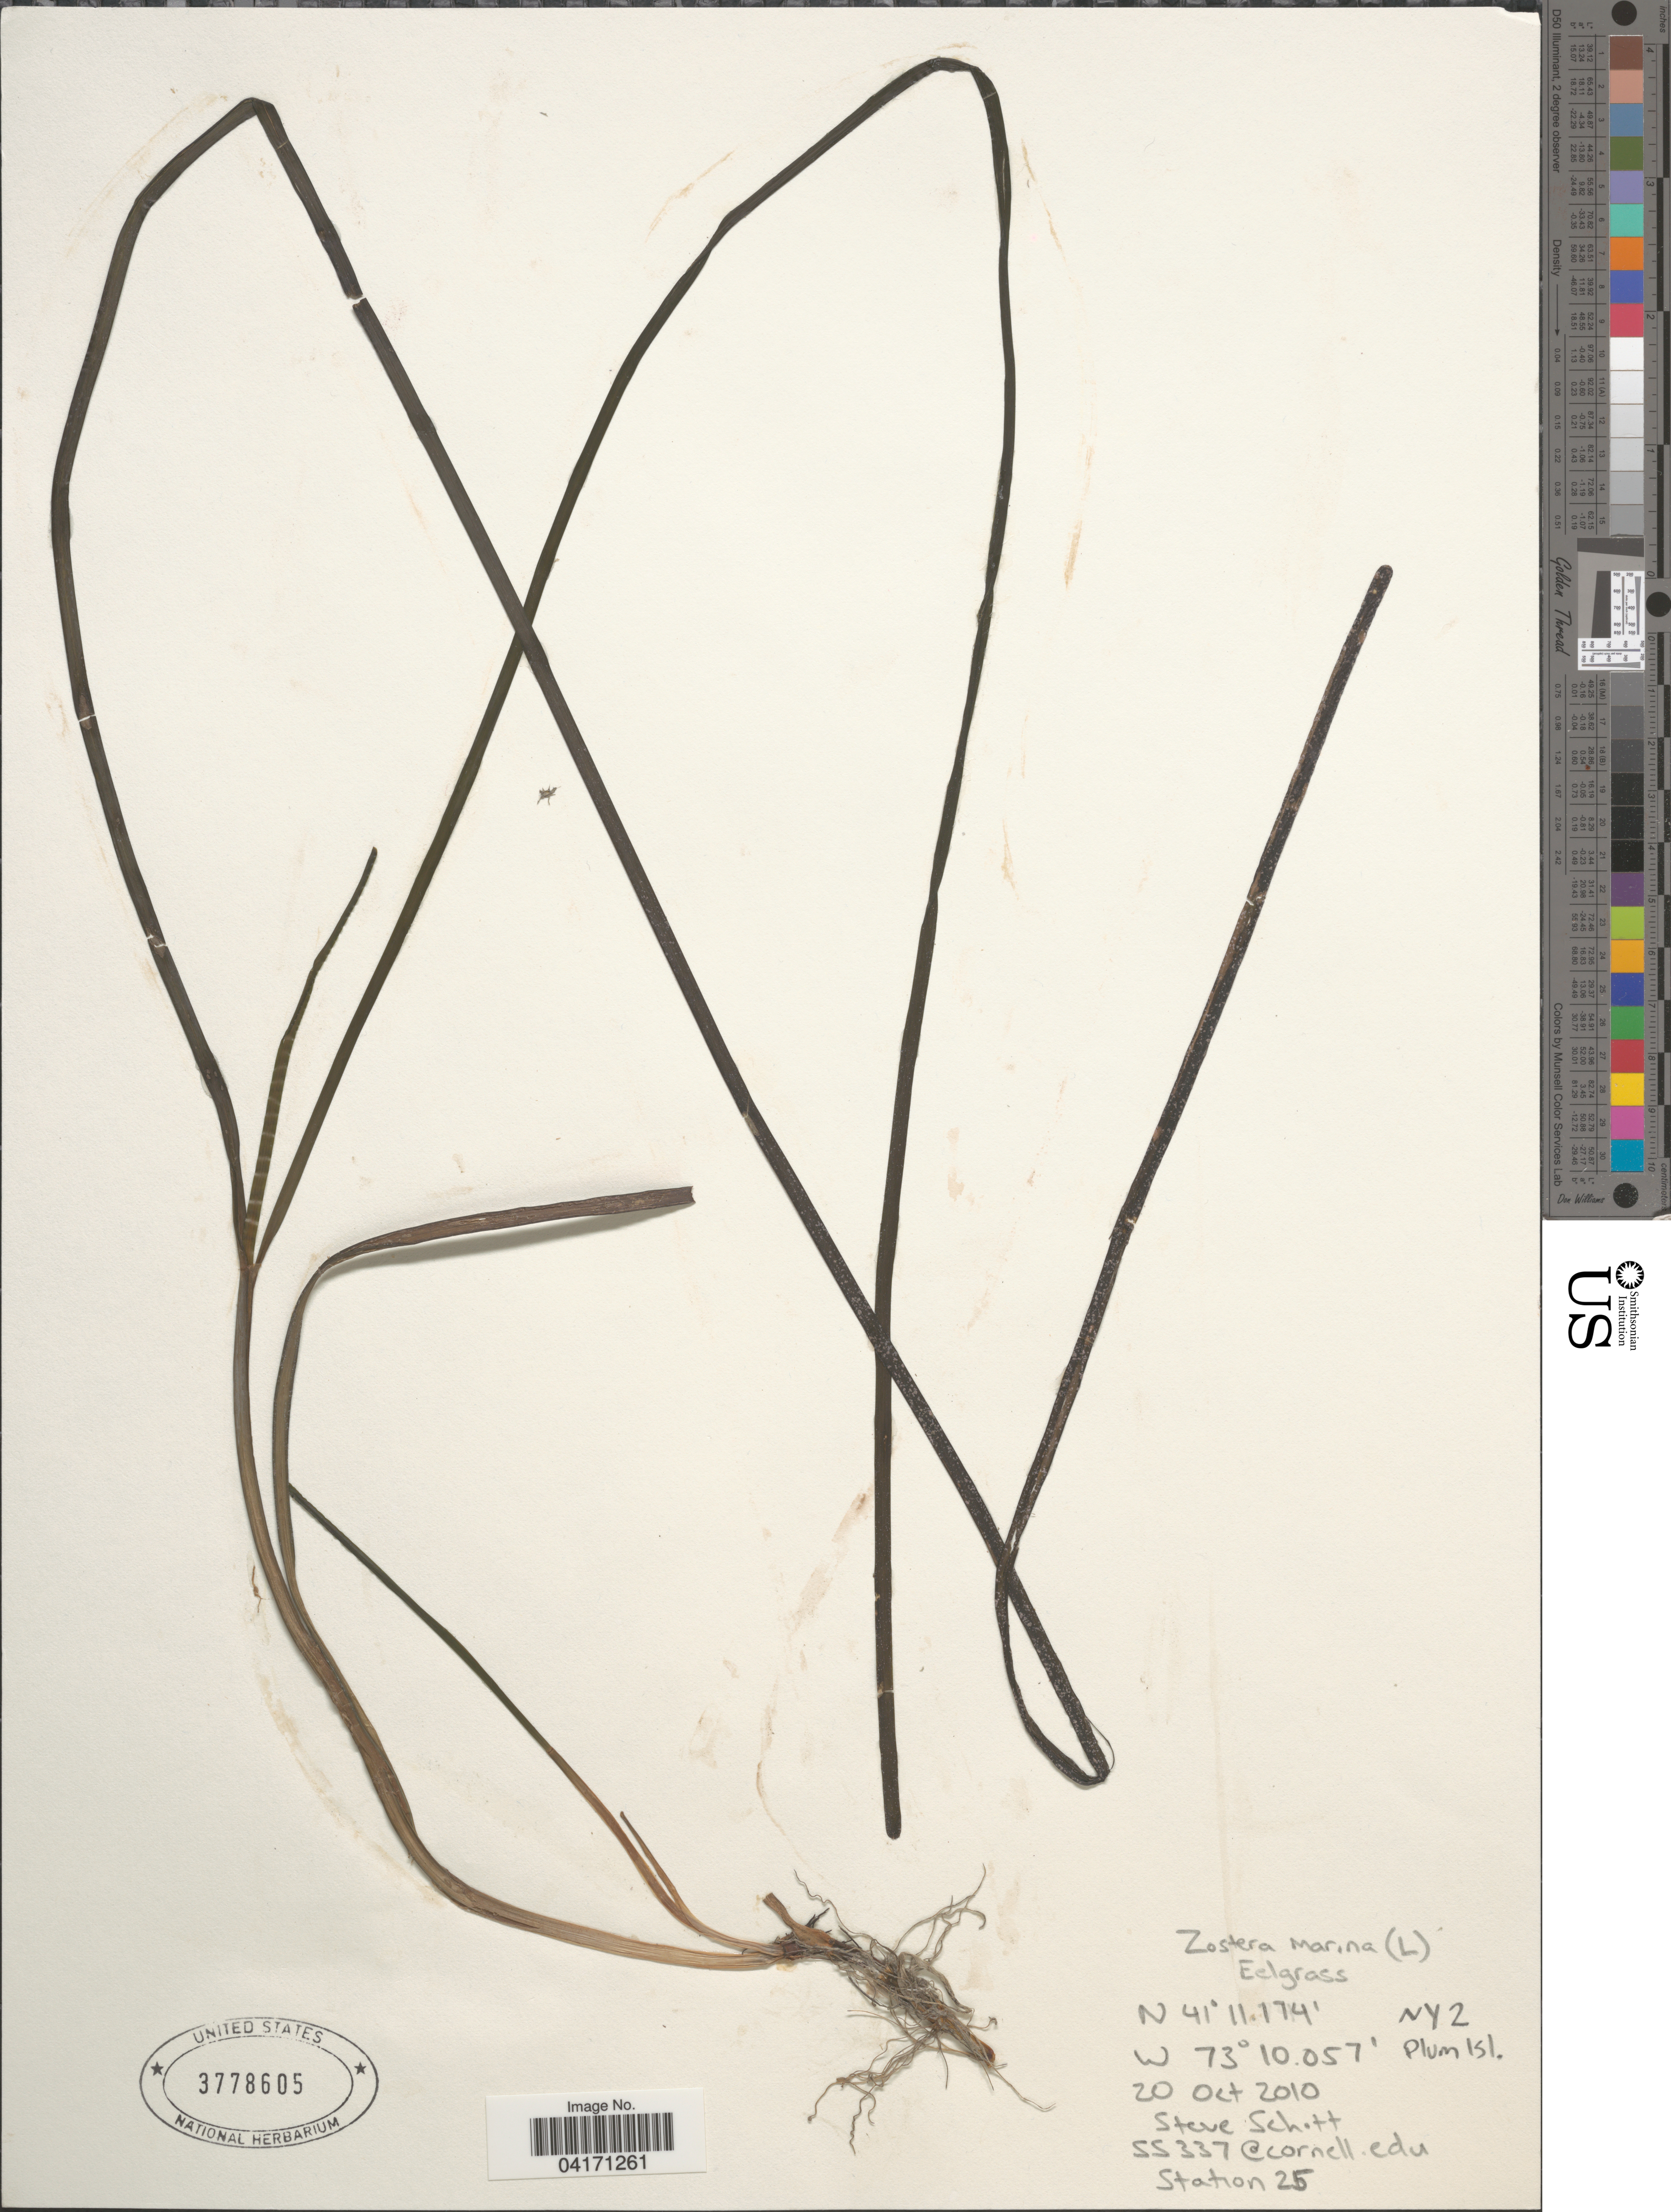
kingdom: Plantae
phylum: Tracheophyta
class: Liliopsida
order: Alismatales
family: Zosteraceae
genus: Zostera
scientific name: Zostera marina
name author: L.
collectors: S. Schott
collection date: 2010-10-20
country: United States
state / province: New York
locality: NY 2. Plum Isl. Station 25.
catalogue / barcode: US 3778605